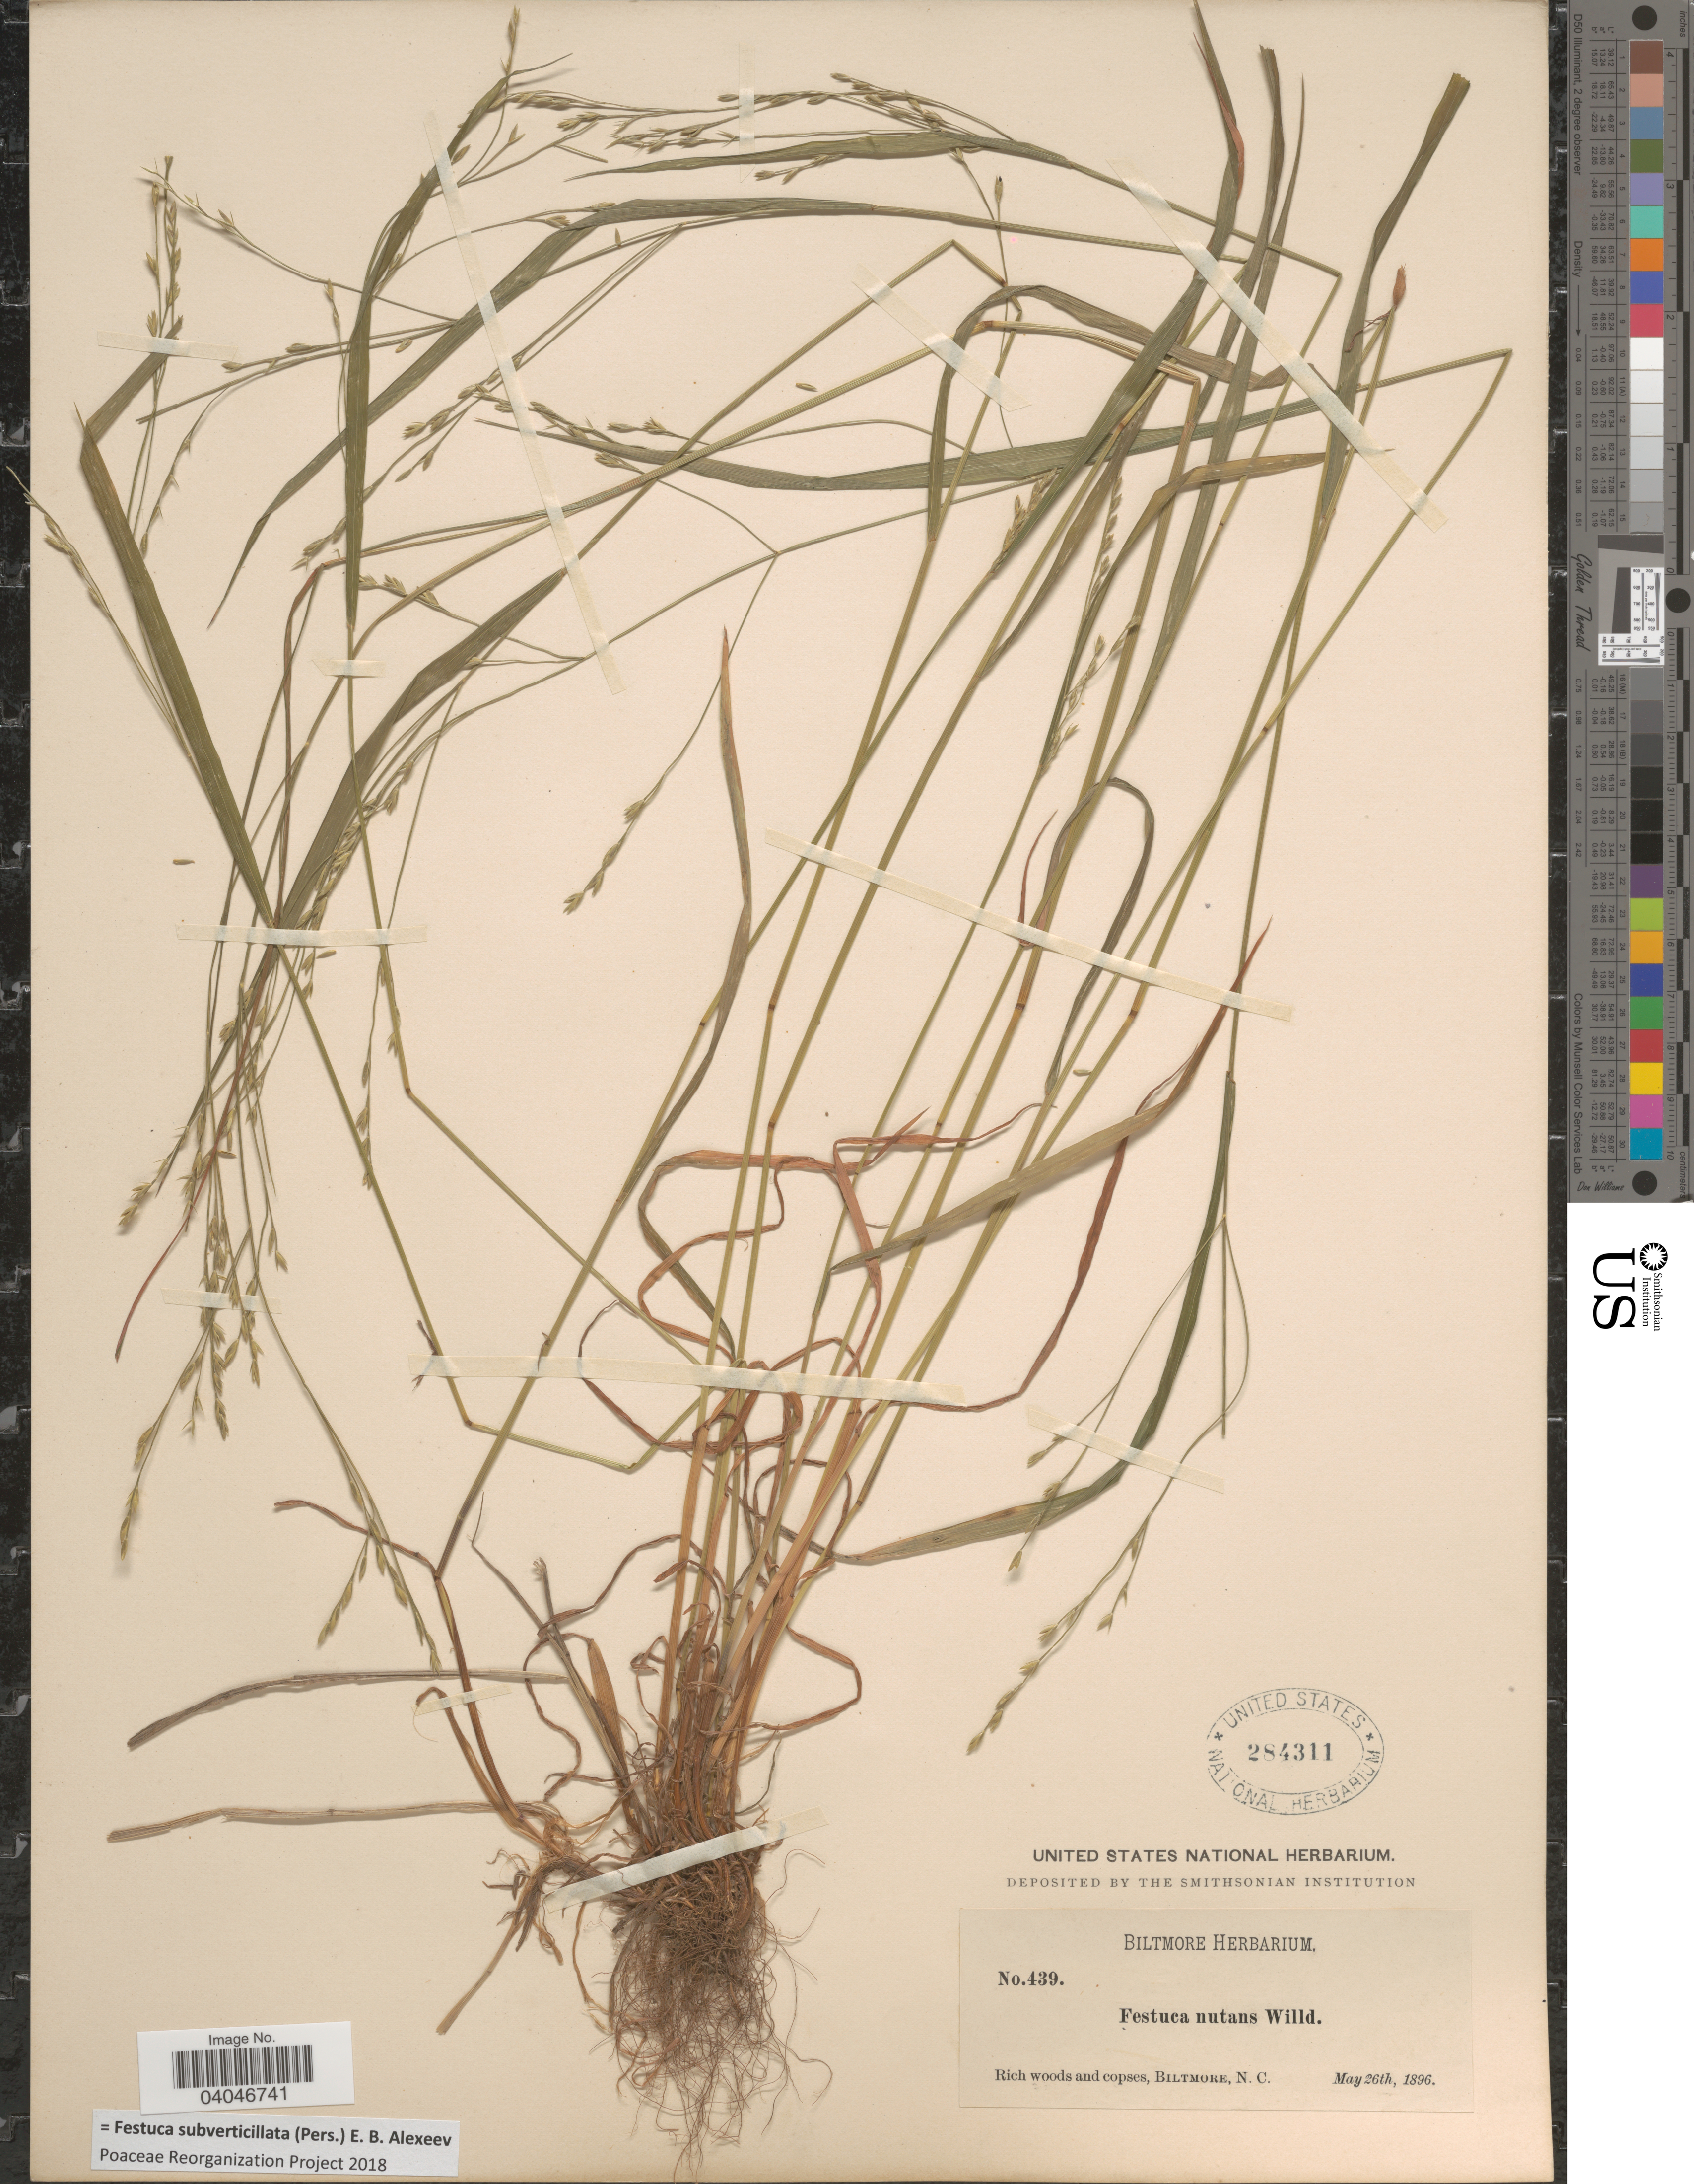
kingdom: Plantae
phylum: Tracheophyta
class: Liliopsida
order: Poales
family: Poaceae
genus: Festuca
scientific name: Festuca subverticillata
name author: (Pers.) E.B. Alexeev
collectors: ex herb. Biltmore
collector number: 439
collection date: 1896-05-26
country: United States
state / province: North Carolina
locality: Rich woods and copses, Biltmore.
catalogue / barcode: US 284311